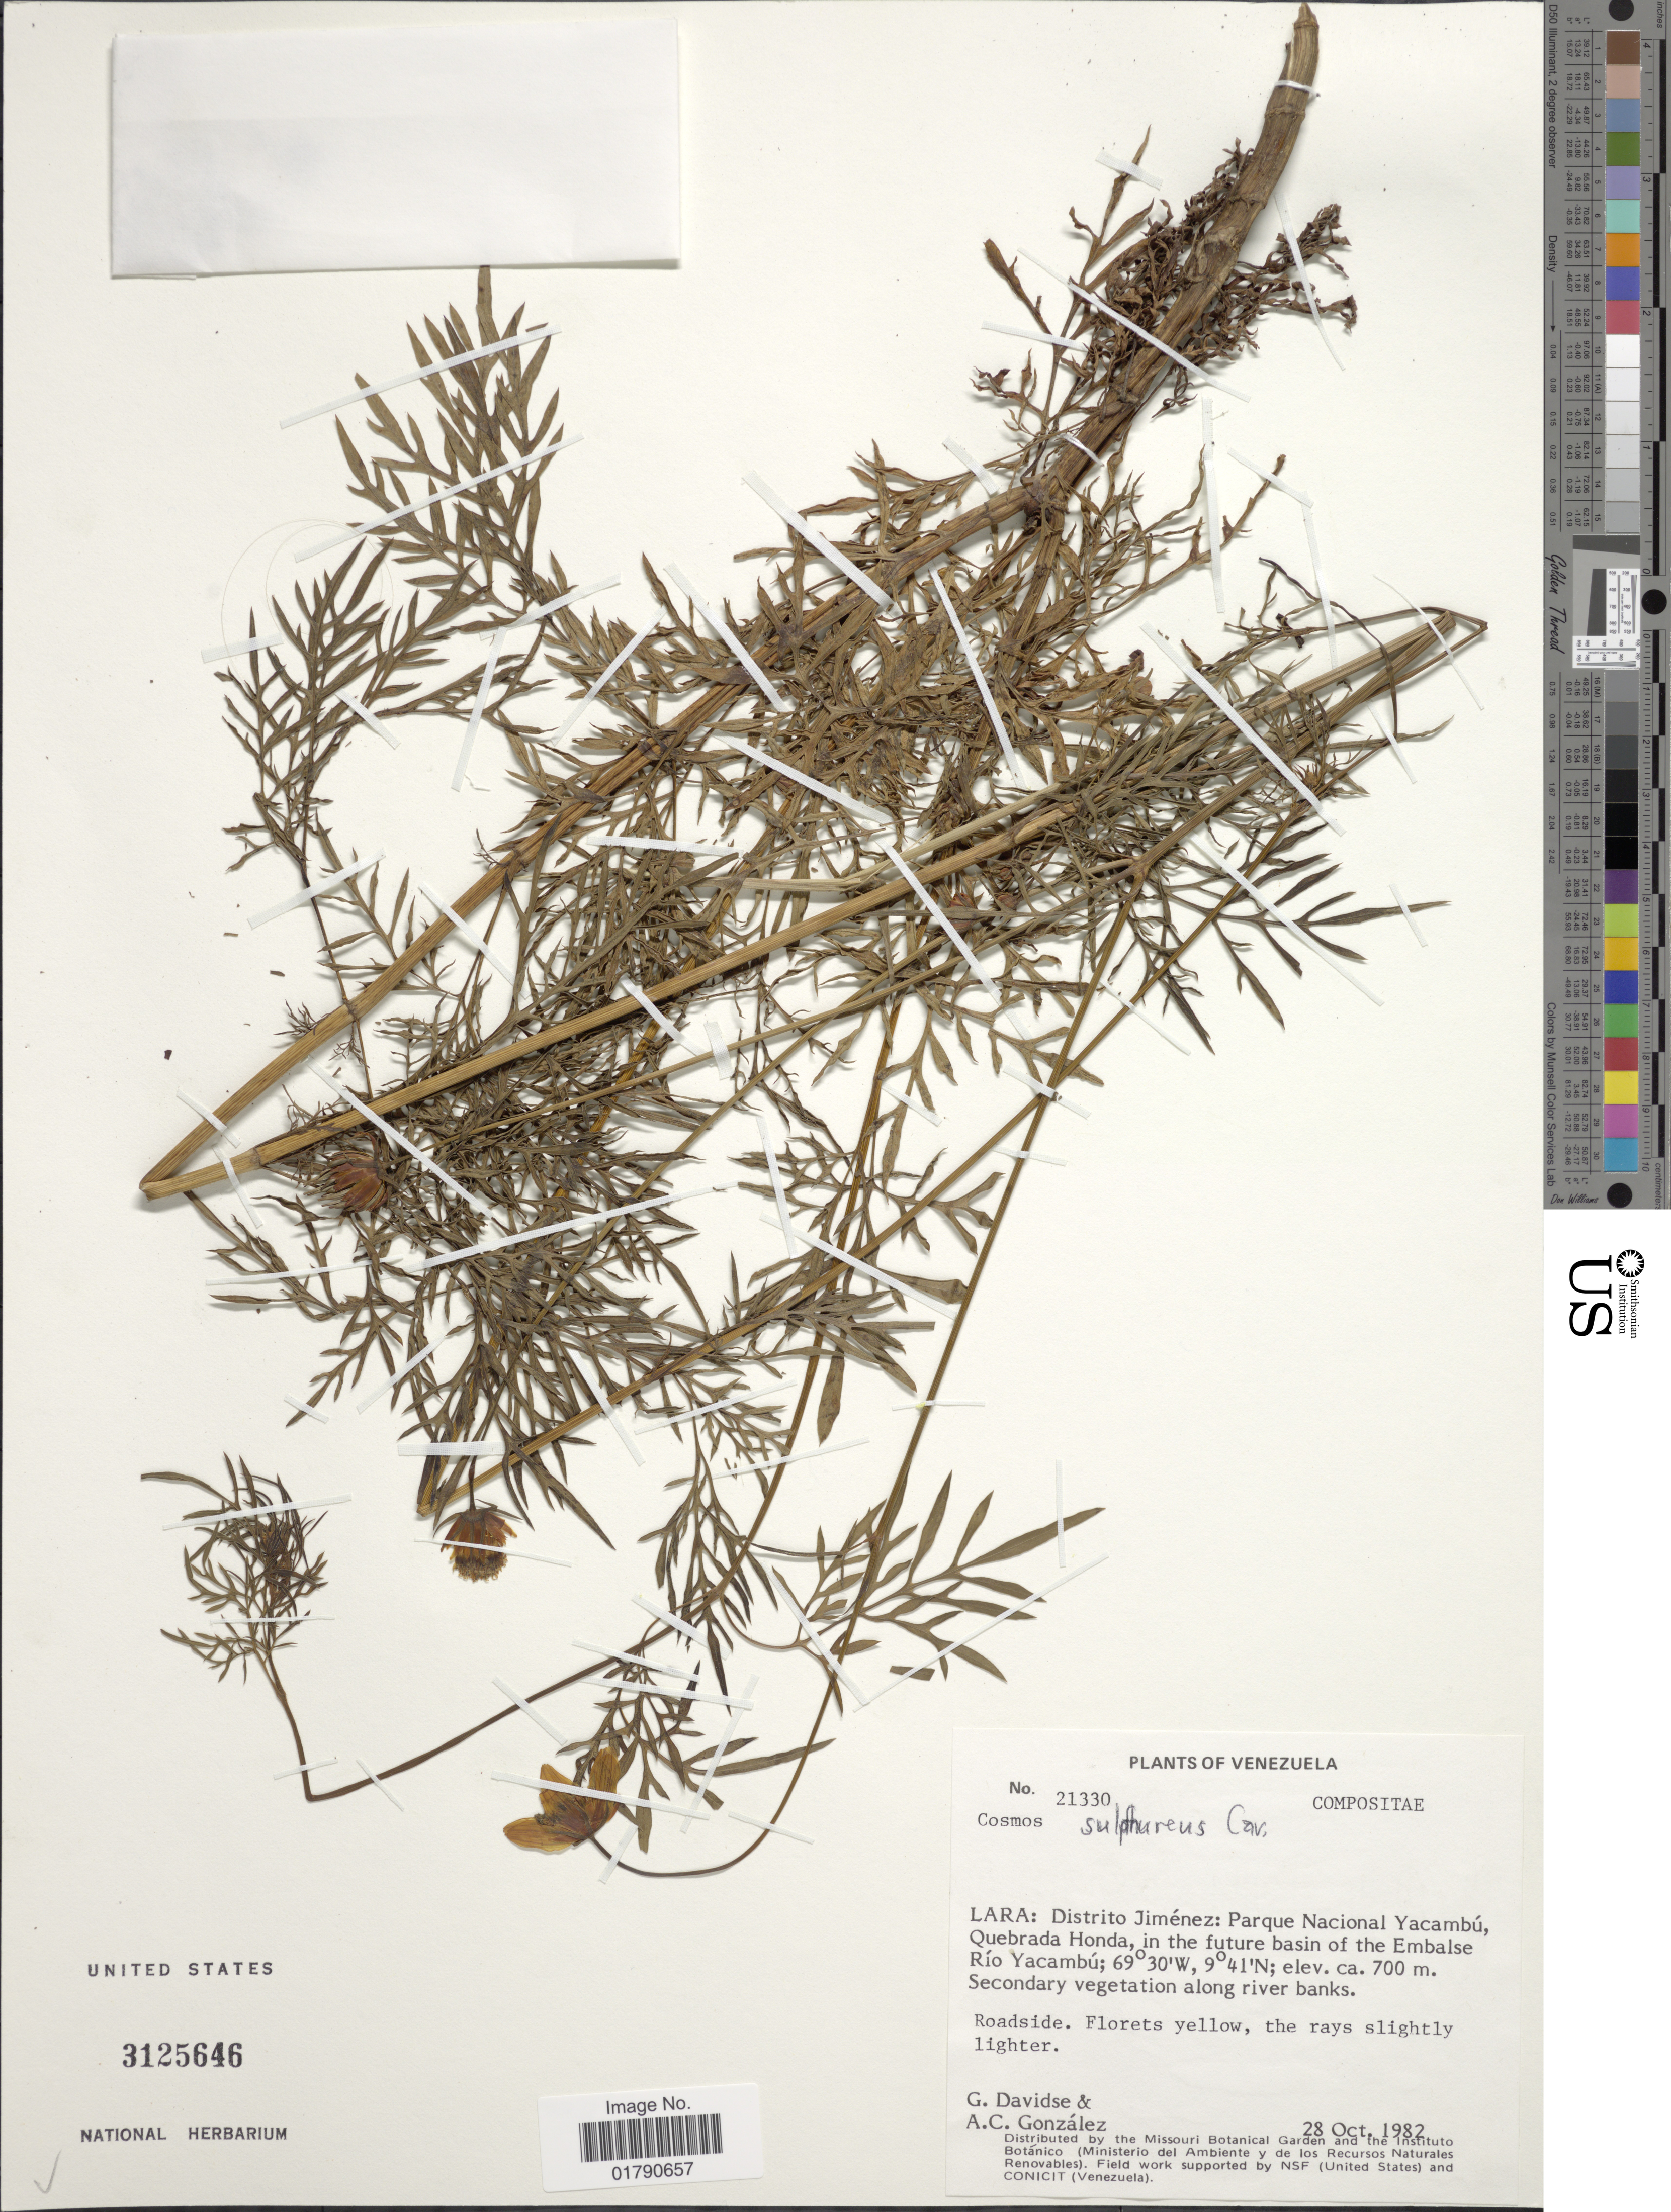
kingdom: Plantae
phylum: Tracheophyta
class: Magnoliopsida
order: Asterales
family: Asteraceae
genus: Cosmos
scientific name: Cosmos sulphureus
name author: Cav.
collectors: G. Davidse & A. C. González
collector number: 21330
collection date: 1982-10-28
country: Venezuela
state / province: Lara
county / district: Jiménez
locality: Distrito Jimenez, Parque Nacional Yacambu, Quebrada Honda, in the future basin of the Embalse Rio Yacambu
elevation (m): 700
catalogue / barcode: US 3125646